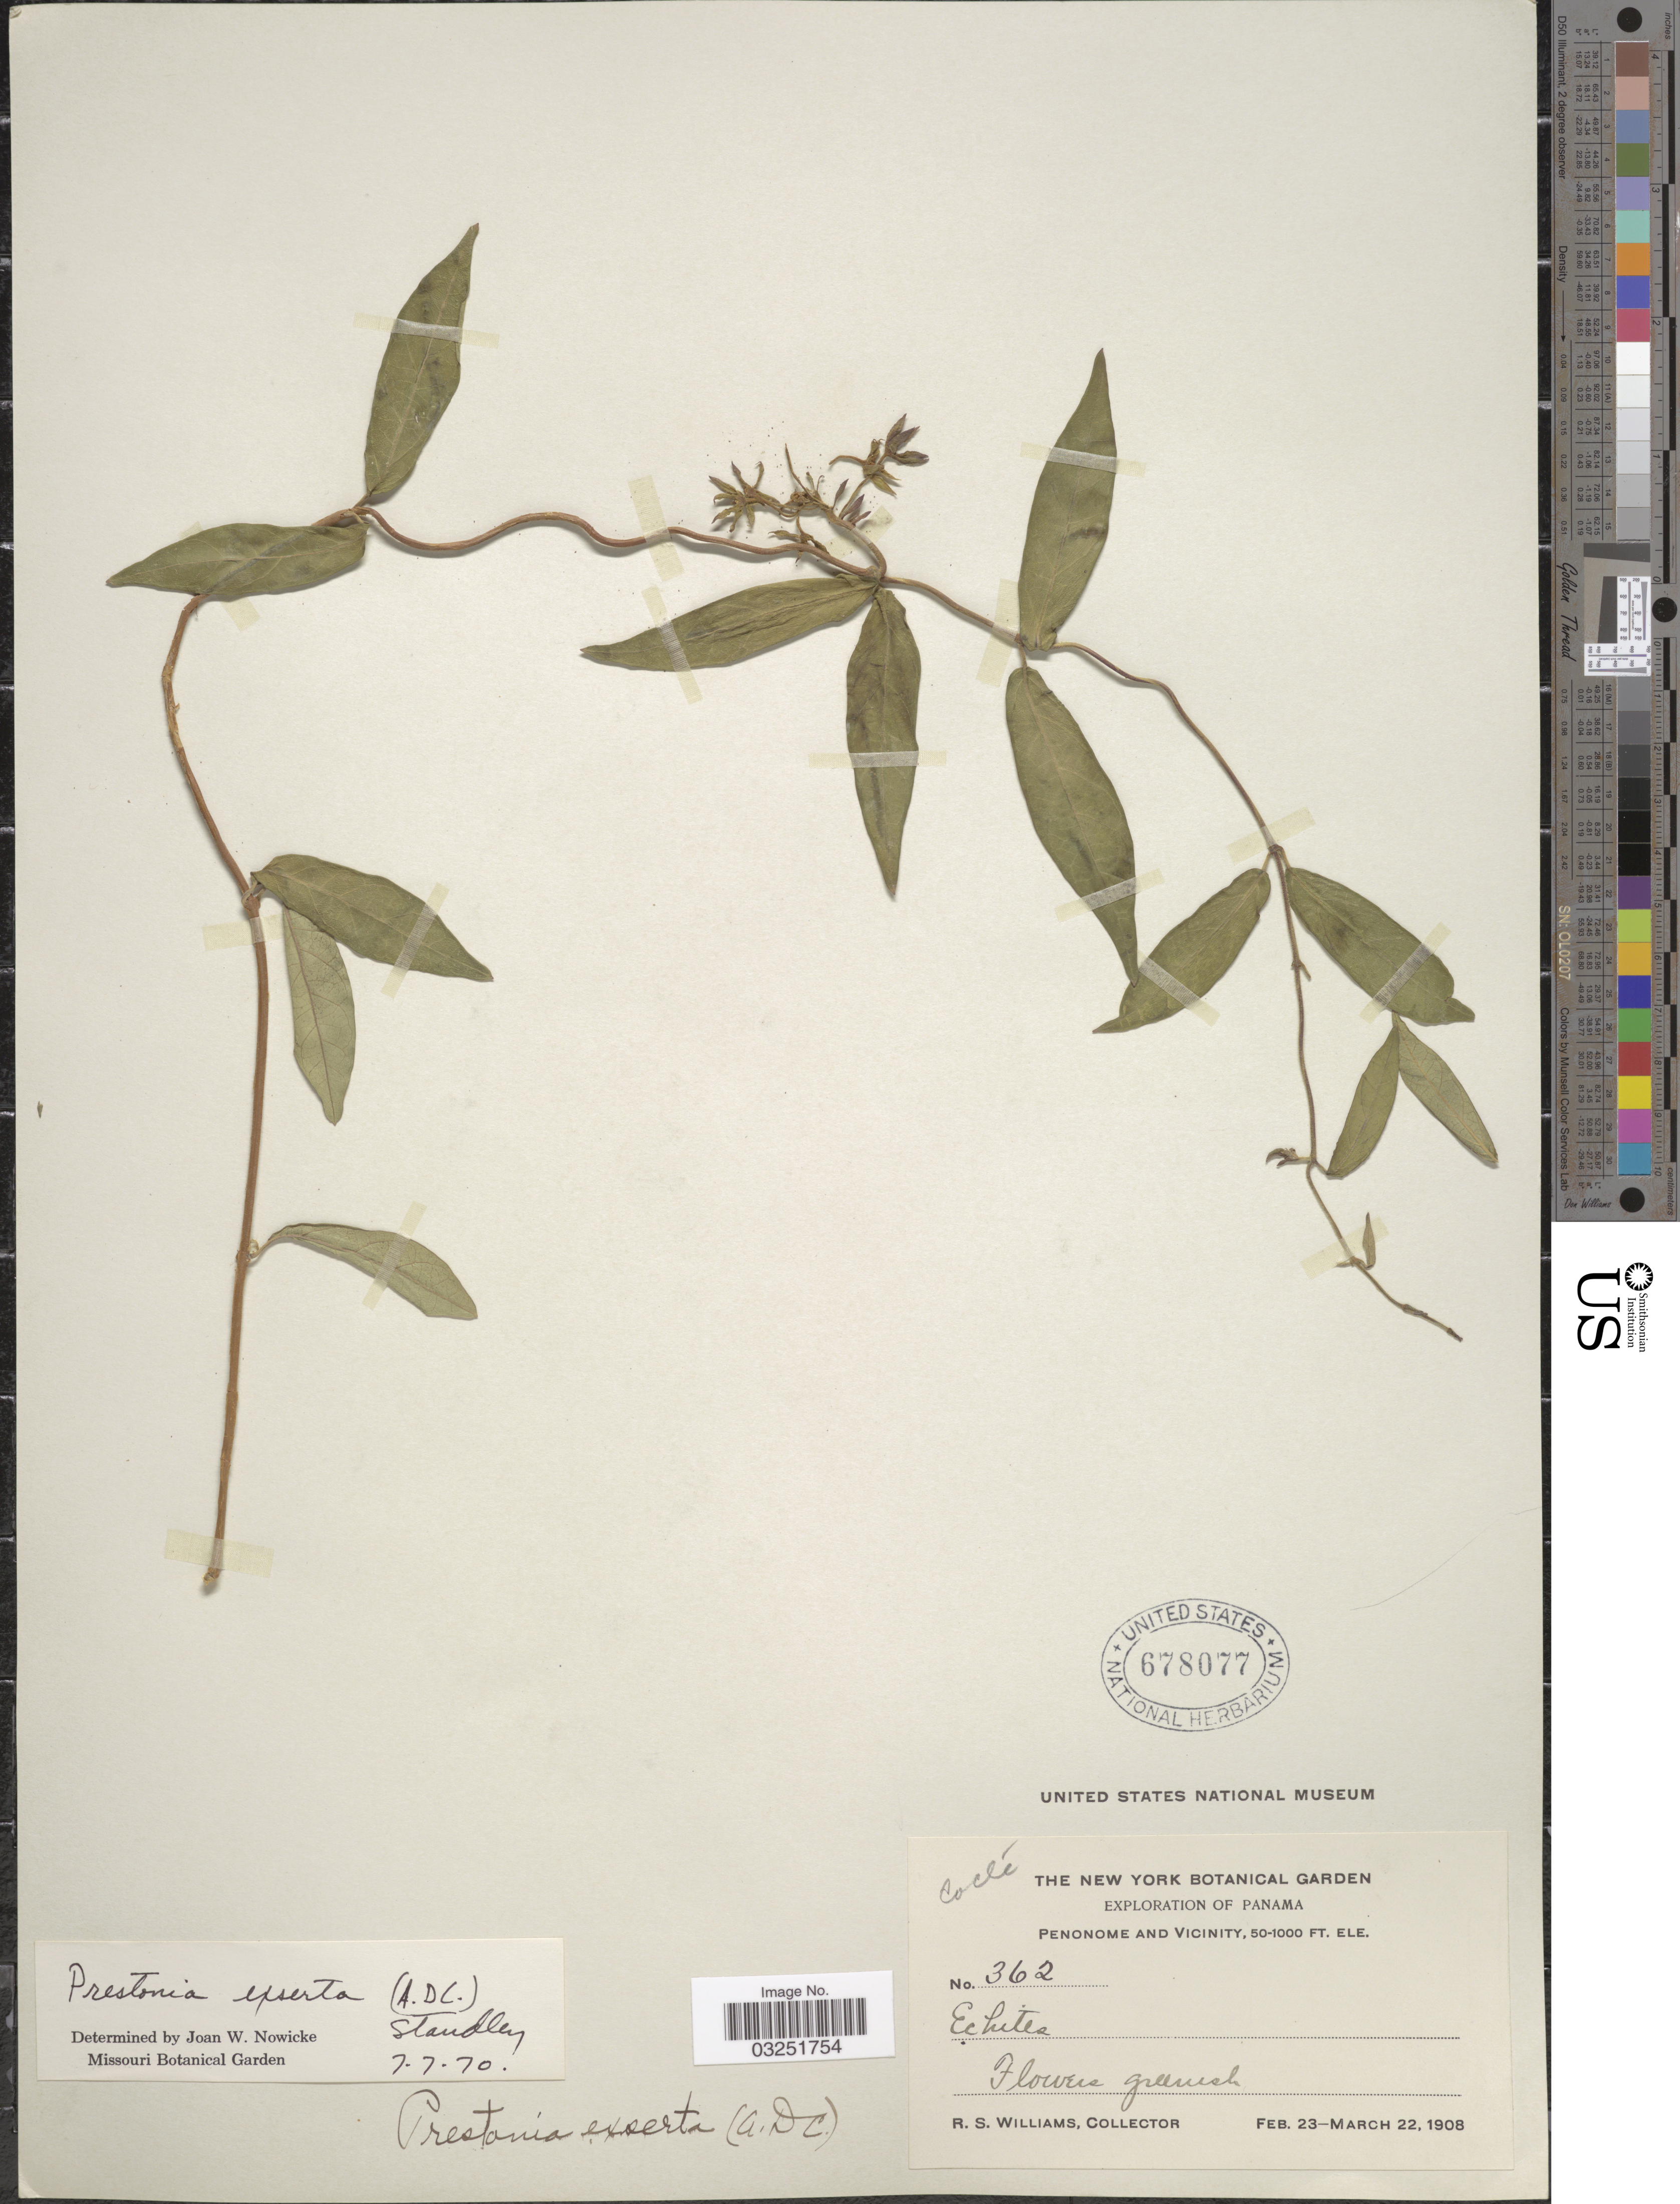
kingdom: Plantae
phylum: Tracheophyta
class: Magnoliopsida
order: Gentianales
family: Apocynaceae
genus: Prestonia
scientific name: Prestonia exserta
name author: (A. DC.) Standl.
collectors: R. S. Williams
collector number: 362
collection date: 1908-02-23/1908-03-22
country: Panama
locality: Penonome and Vicinity.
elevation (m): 15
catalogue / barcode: US 678077